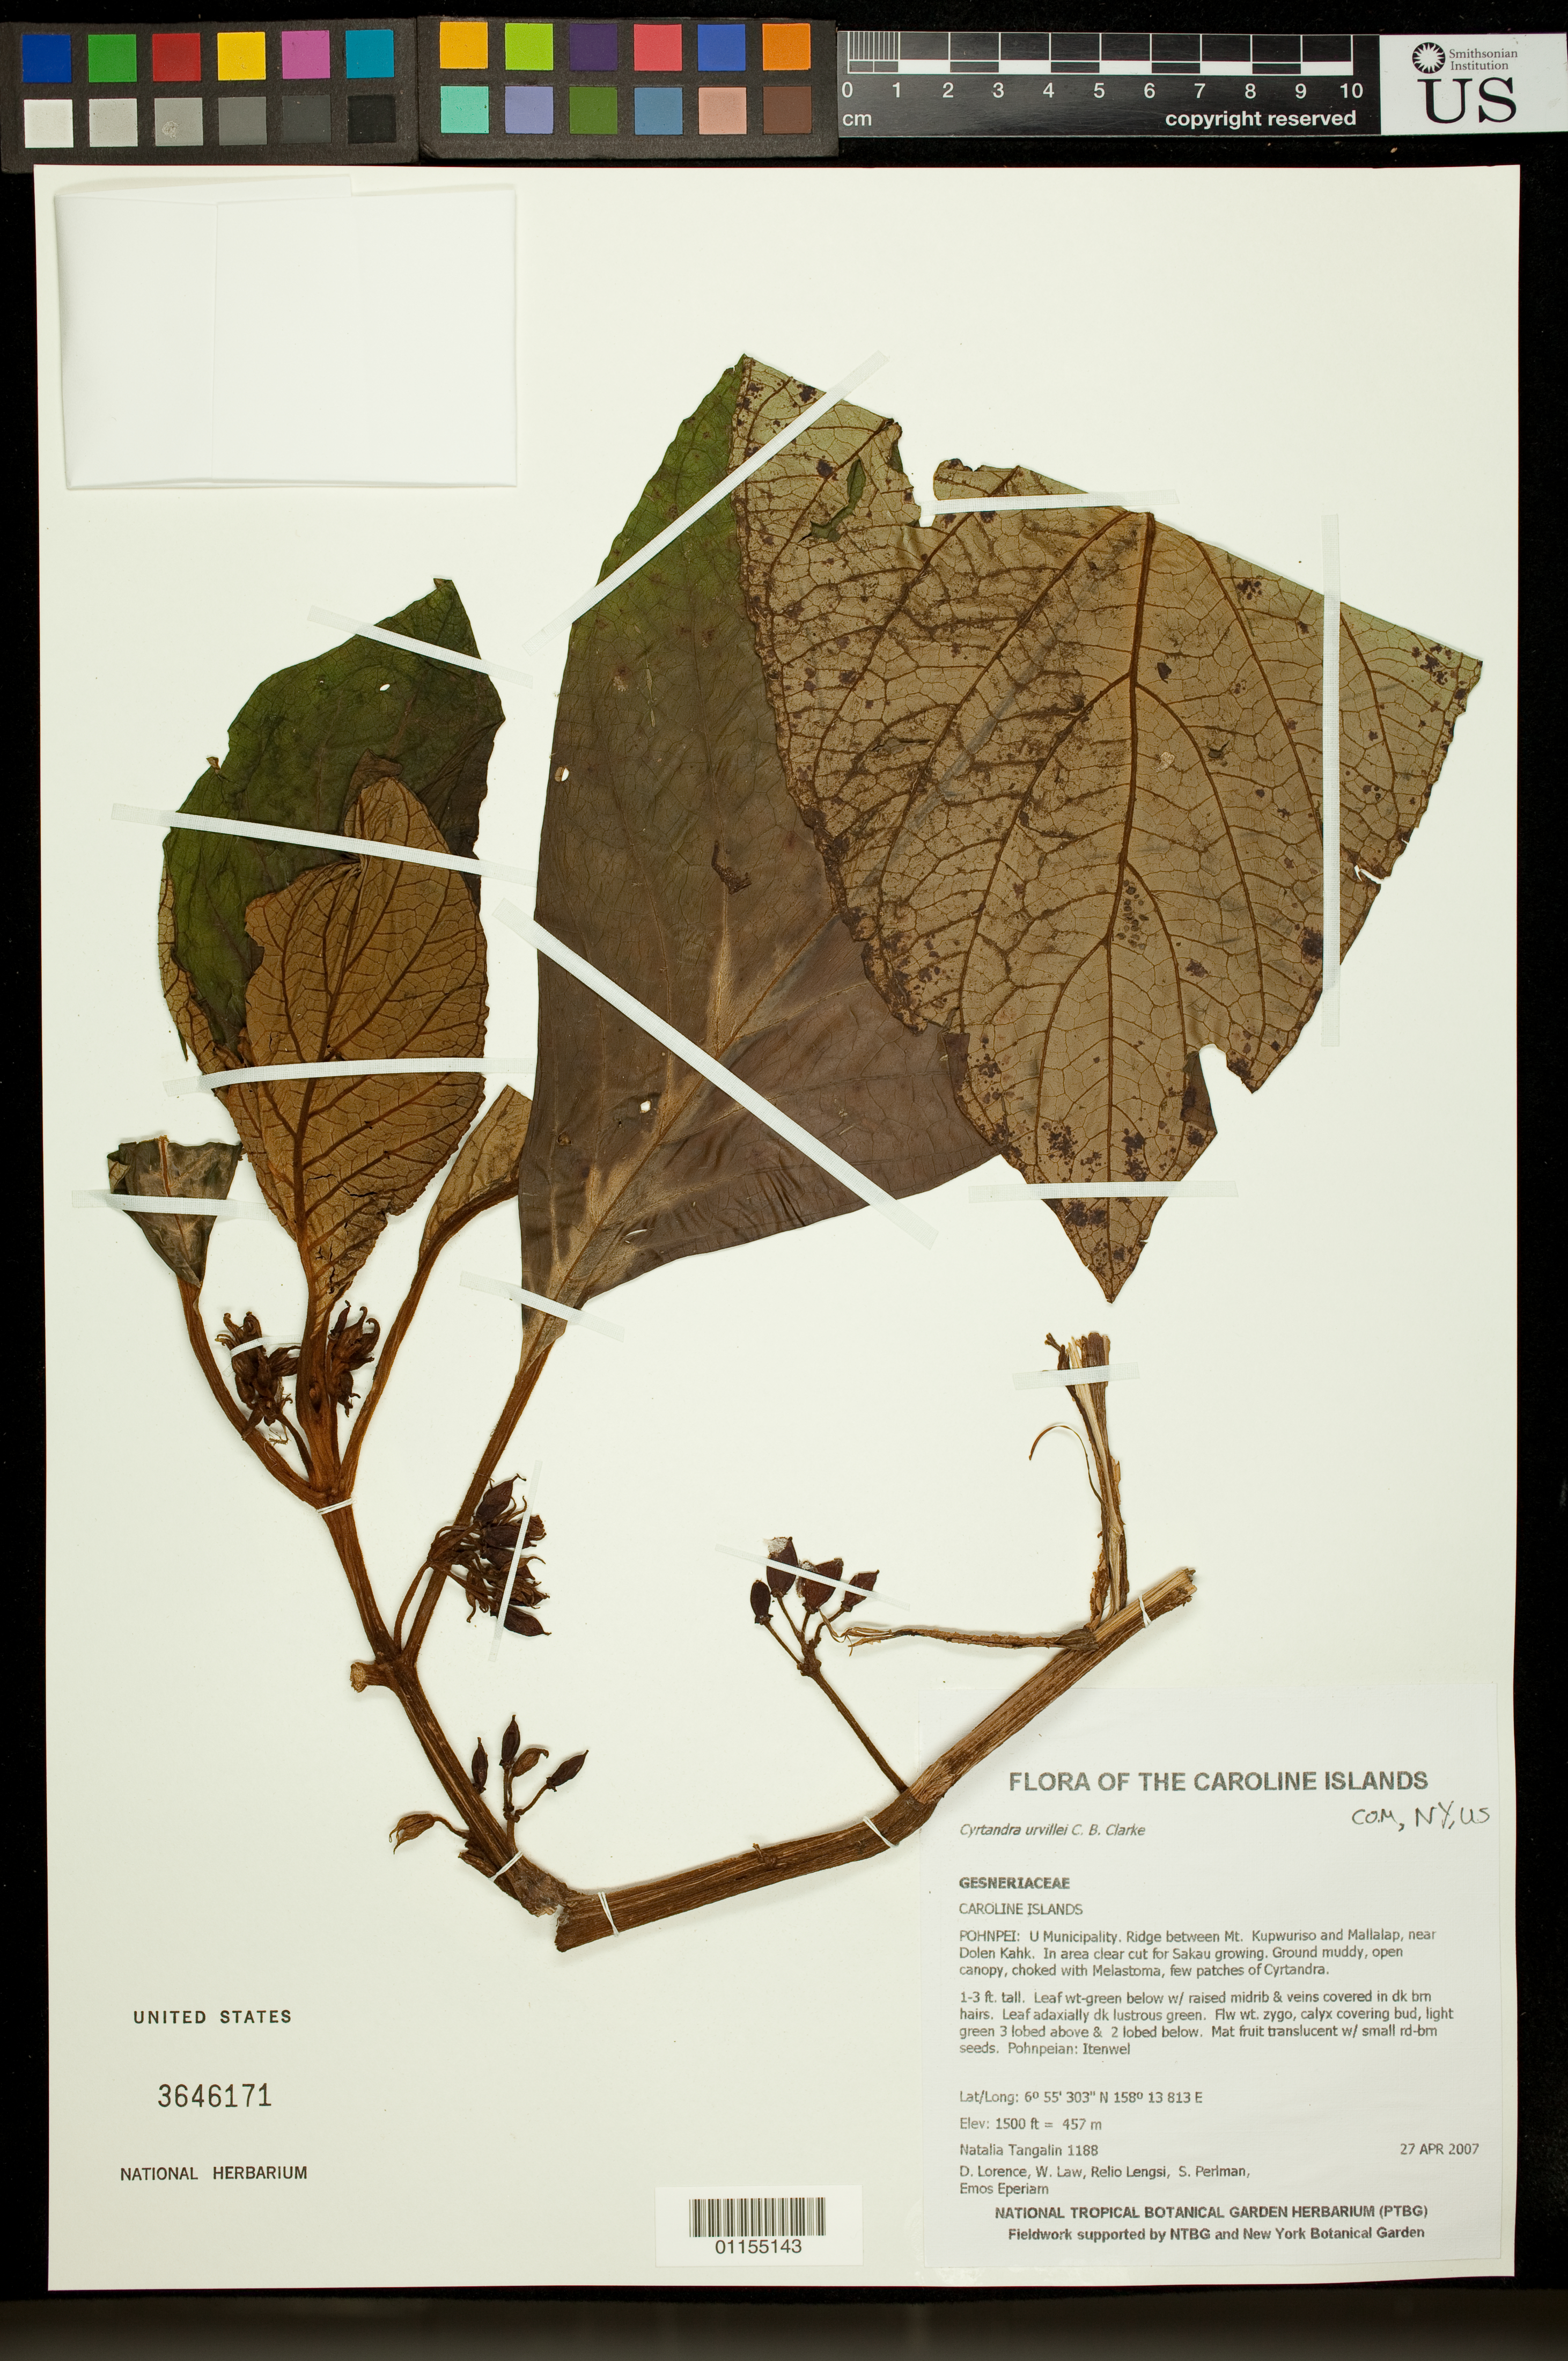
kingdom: Plantae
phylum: Tracheophyta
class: Magnoliopsida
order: Lamiales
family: Gesneriaceae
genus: Cyrtandra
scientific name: Cyrtandra urvillei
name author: C.B. Clarke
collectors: N. Tangalin, D. Lorence, W. Law, R. Lengsi, S. P. Perlman & P. Eperiam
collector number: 1188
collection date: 2007-04-27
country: Micronesia, Federated States of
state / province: Pohnpei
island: Pohnpei [Ponape]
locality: U Municipality: Ridge between Mt. Kupwuriso and Mallalap, near Dolen Kahk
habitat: Area clear cut for Sakau growing.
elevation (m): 457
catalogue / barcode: US 3646171